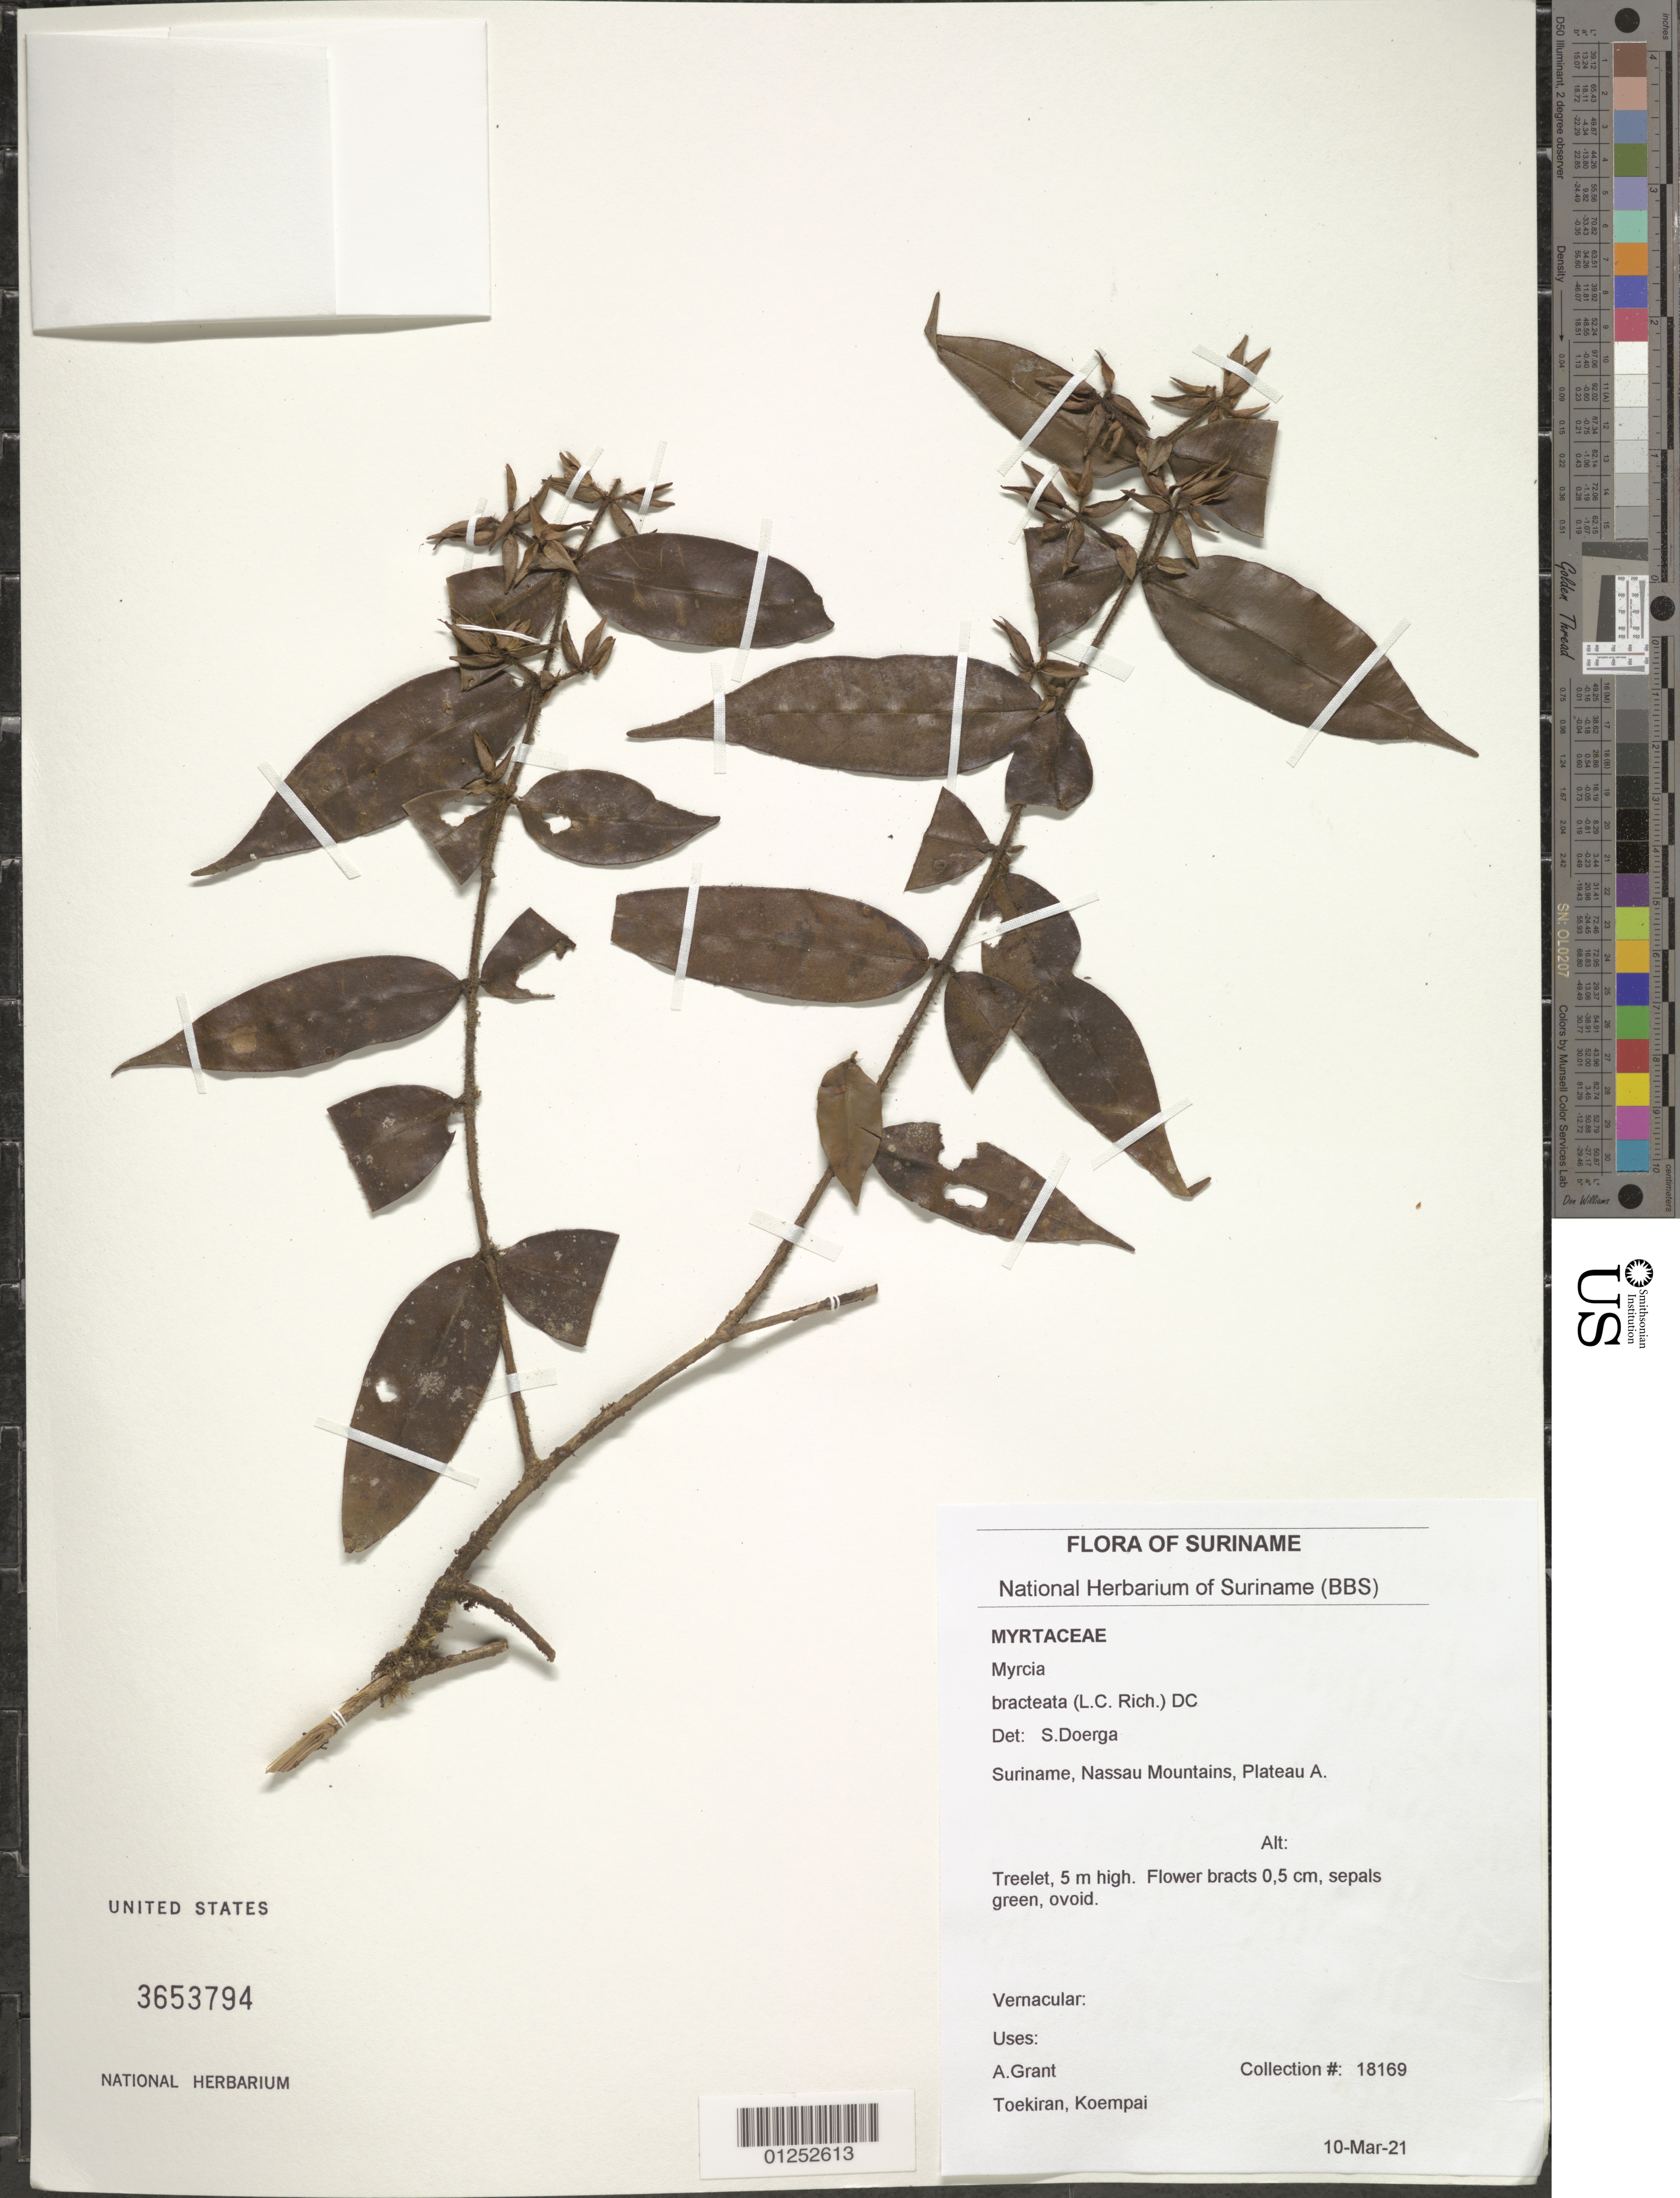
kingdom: Plantae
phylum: Tracheophyta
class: Magnoliopsida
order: Myrtales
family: Myrtaceae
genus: Myrcia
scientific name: Myrcia bracteata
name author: (Rich.) DC.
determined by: Doerga, S.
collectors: A. Grant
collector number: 18169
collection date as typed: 10-Mar-21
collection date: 2010-03-21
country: Suriname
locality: Nassau Mountains, Plateau A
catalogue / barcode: US 3653794